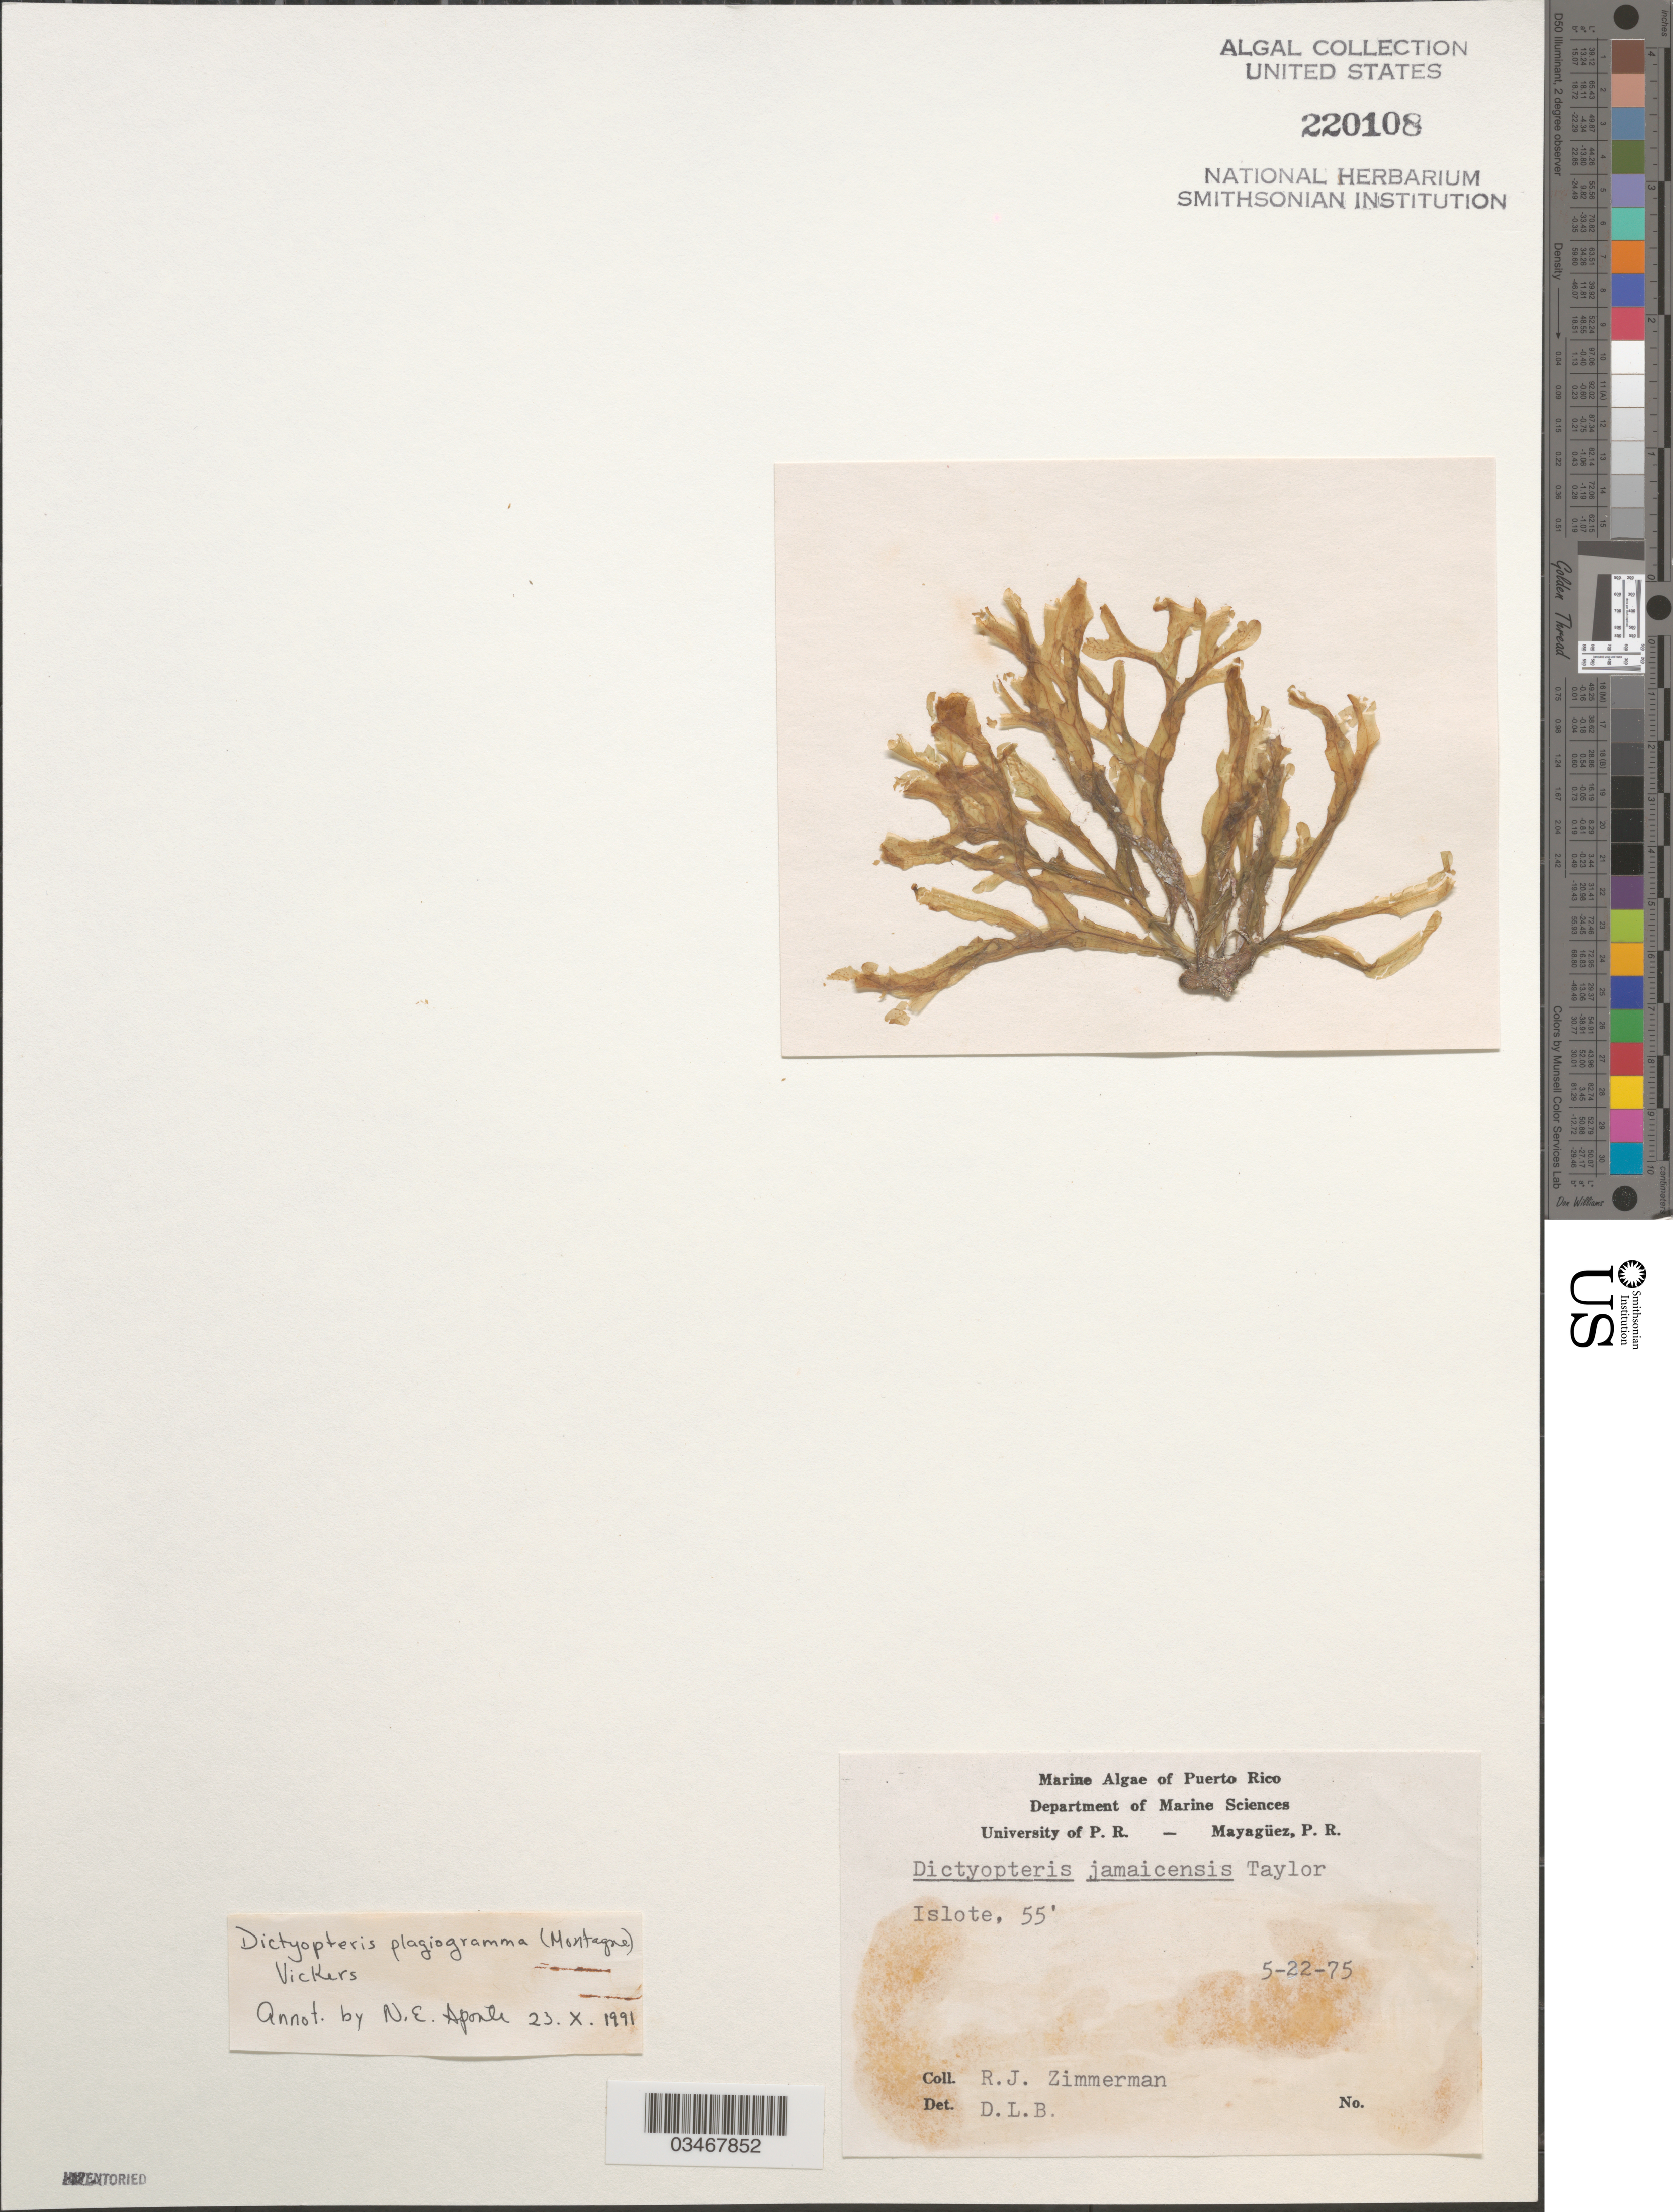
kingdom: Chromista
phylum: Ochrophyta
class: Phaeophyceae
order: Dictyotales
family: Dictyotaceae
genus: Dictyopteris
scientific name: Dictyopteris plagiogramma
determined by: Aponte, N. E.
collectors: R. J. Zimmerman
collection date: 1975-05-22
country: Puerto Rico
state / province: Arecibo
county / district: Islote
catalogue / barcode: US 220108